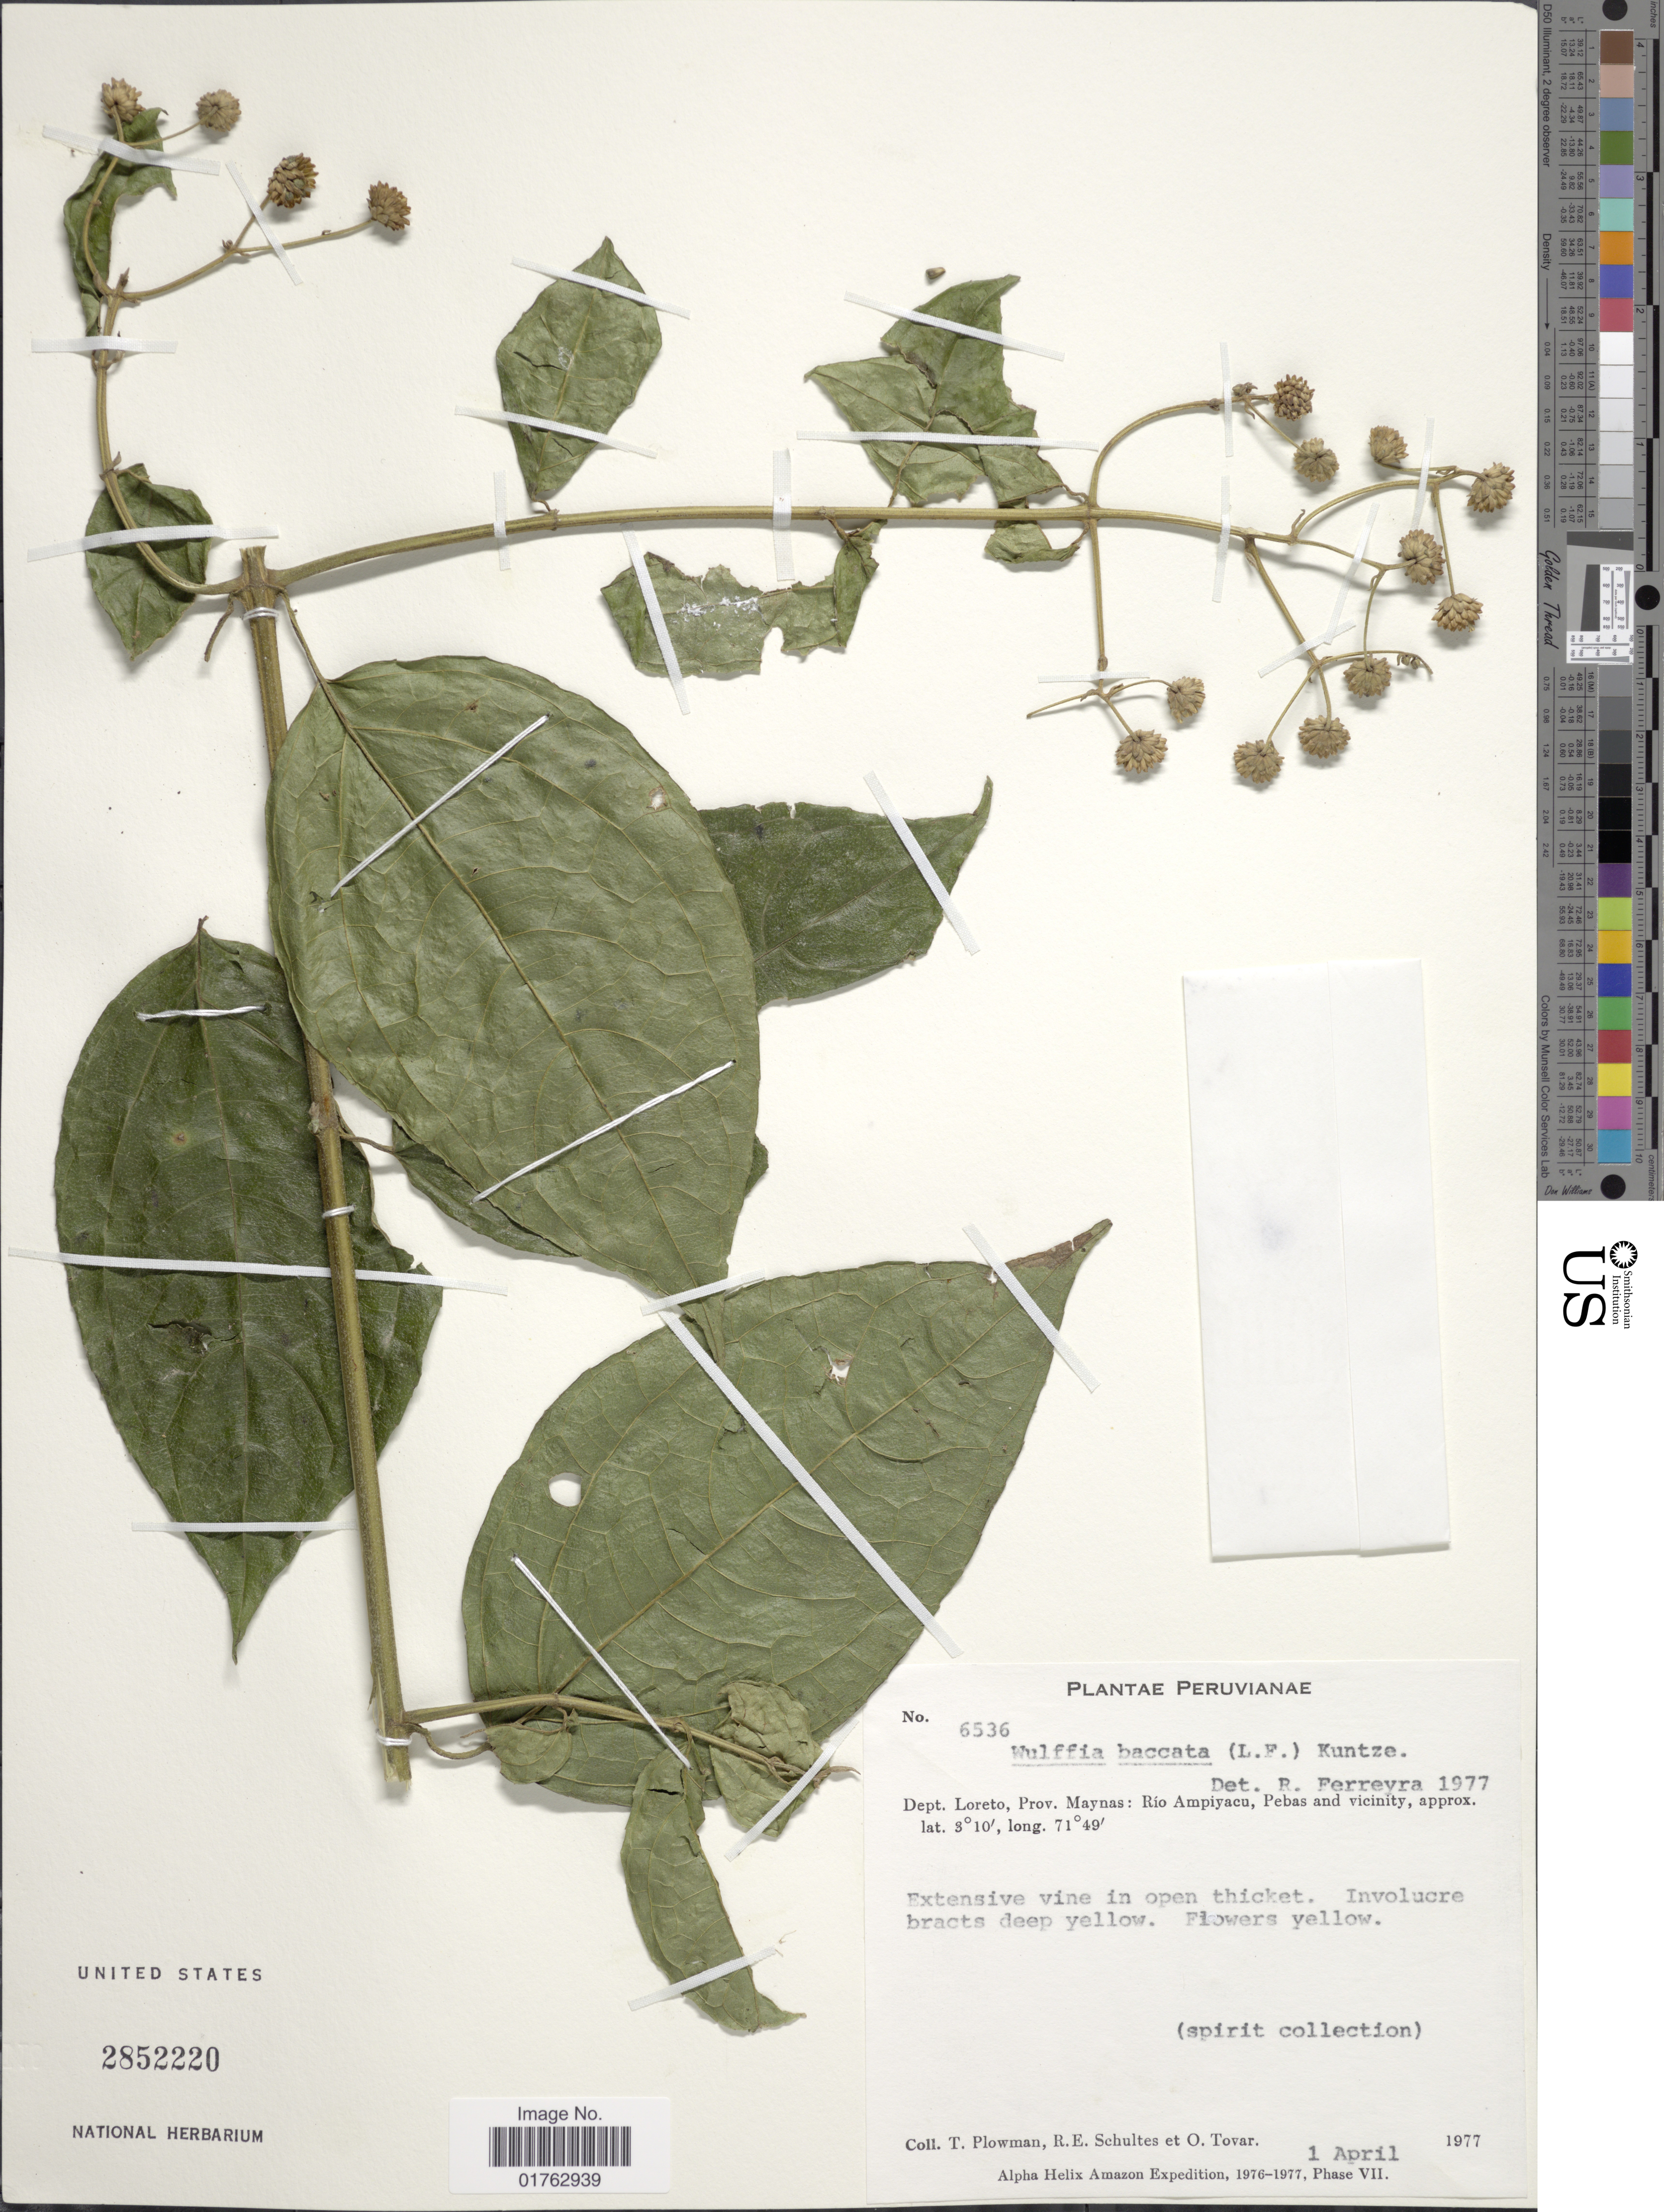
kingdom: Plantae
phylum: Tracheophyta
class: Magnoliopsida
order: Asterales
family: Asteraceae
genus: Wulffia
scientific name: Wulffia scandens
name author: DC.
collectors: T. Plowman, R. E. Schultes & Ó. Tovar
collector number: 6536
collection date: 1977-04-01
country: Peru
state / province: Loreto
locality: Dept. Loreto, Prov. Maynas: Rio Ampiyacu, Pebas and vicinity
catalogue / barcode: US 2852220